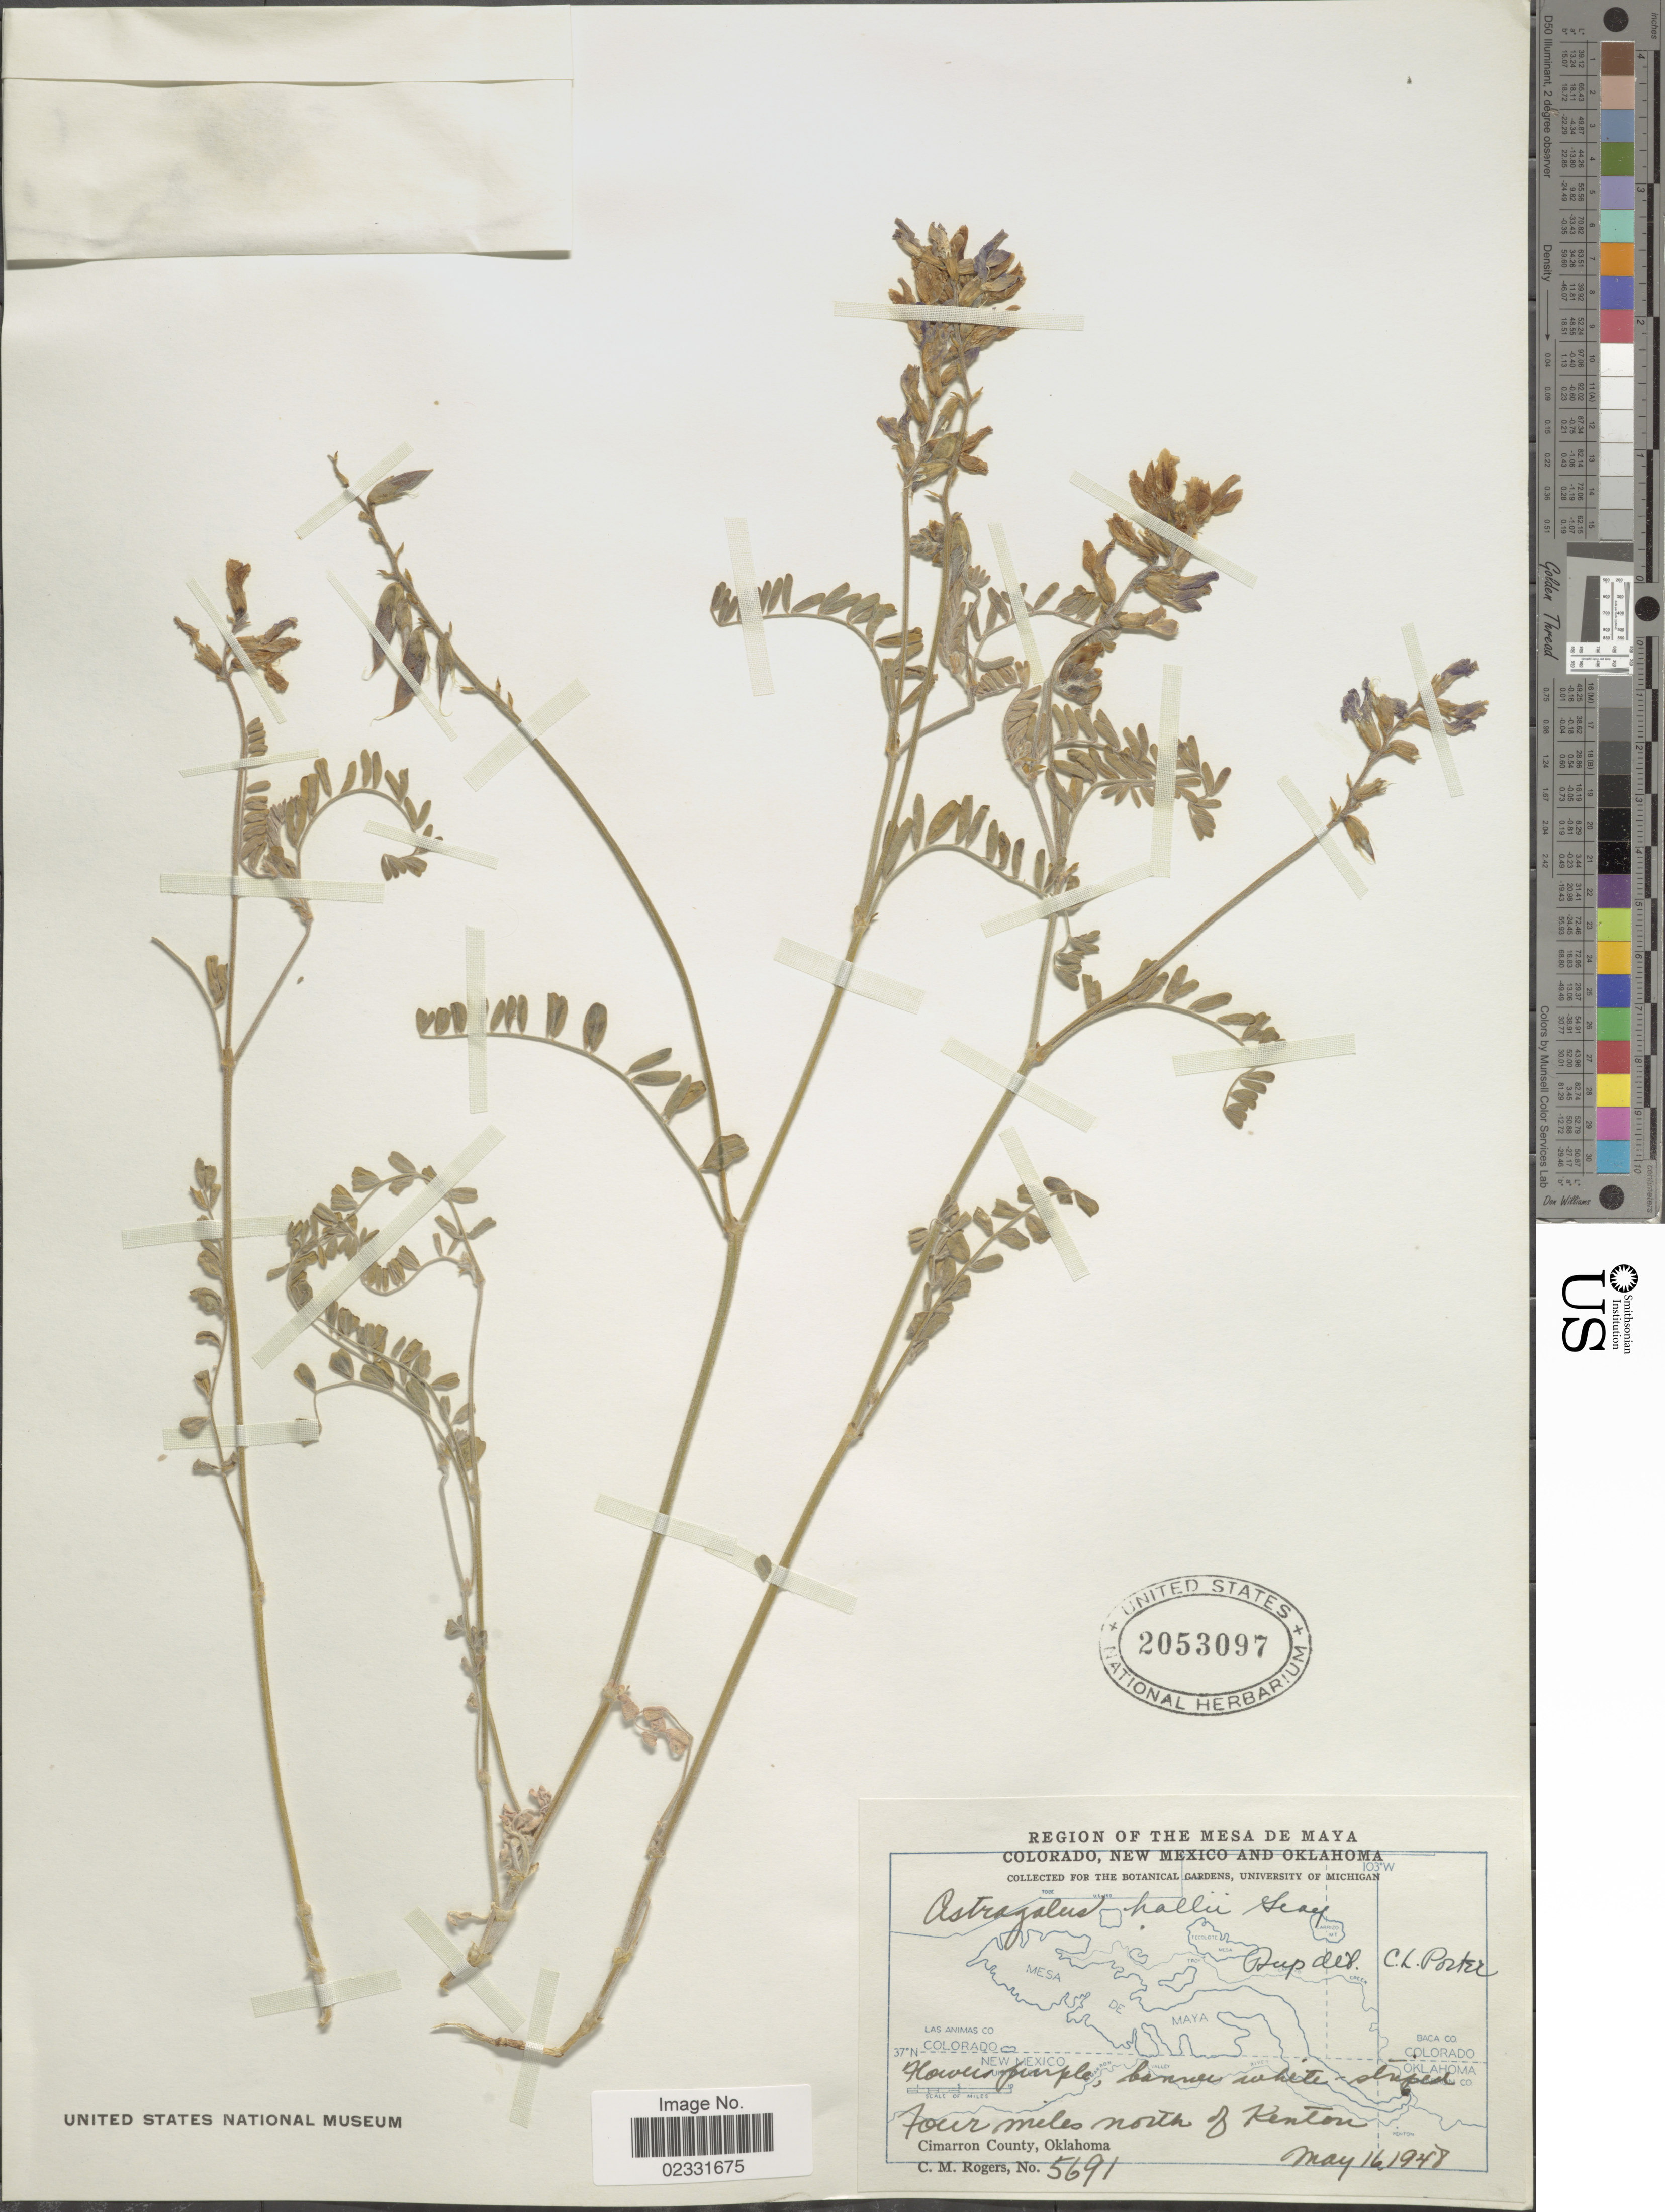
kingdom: Plantae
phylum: Tracheophyta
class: Magnoliopsida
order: Fabales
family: Fabaceae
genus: Astragalus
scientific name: Astragalus hallii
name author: A. Gray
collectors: C. M. Rogers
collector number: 5691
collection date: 1948-05-16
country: United States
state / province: Oklahoma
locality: Region of the mesa de Maya, four miles north of Kenton, Cimarron County.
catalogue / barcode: US 2053097